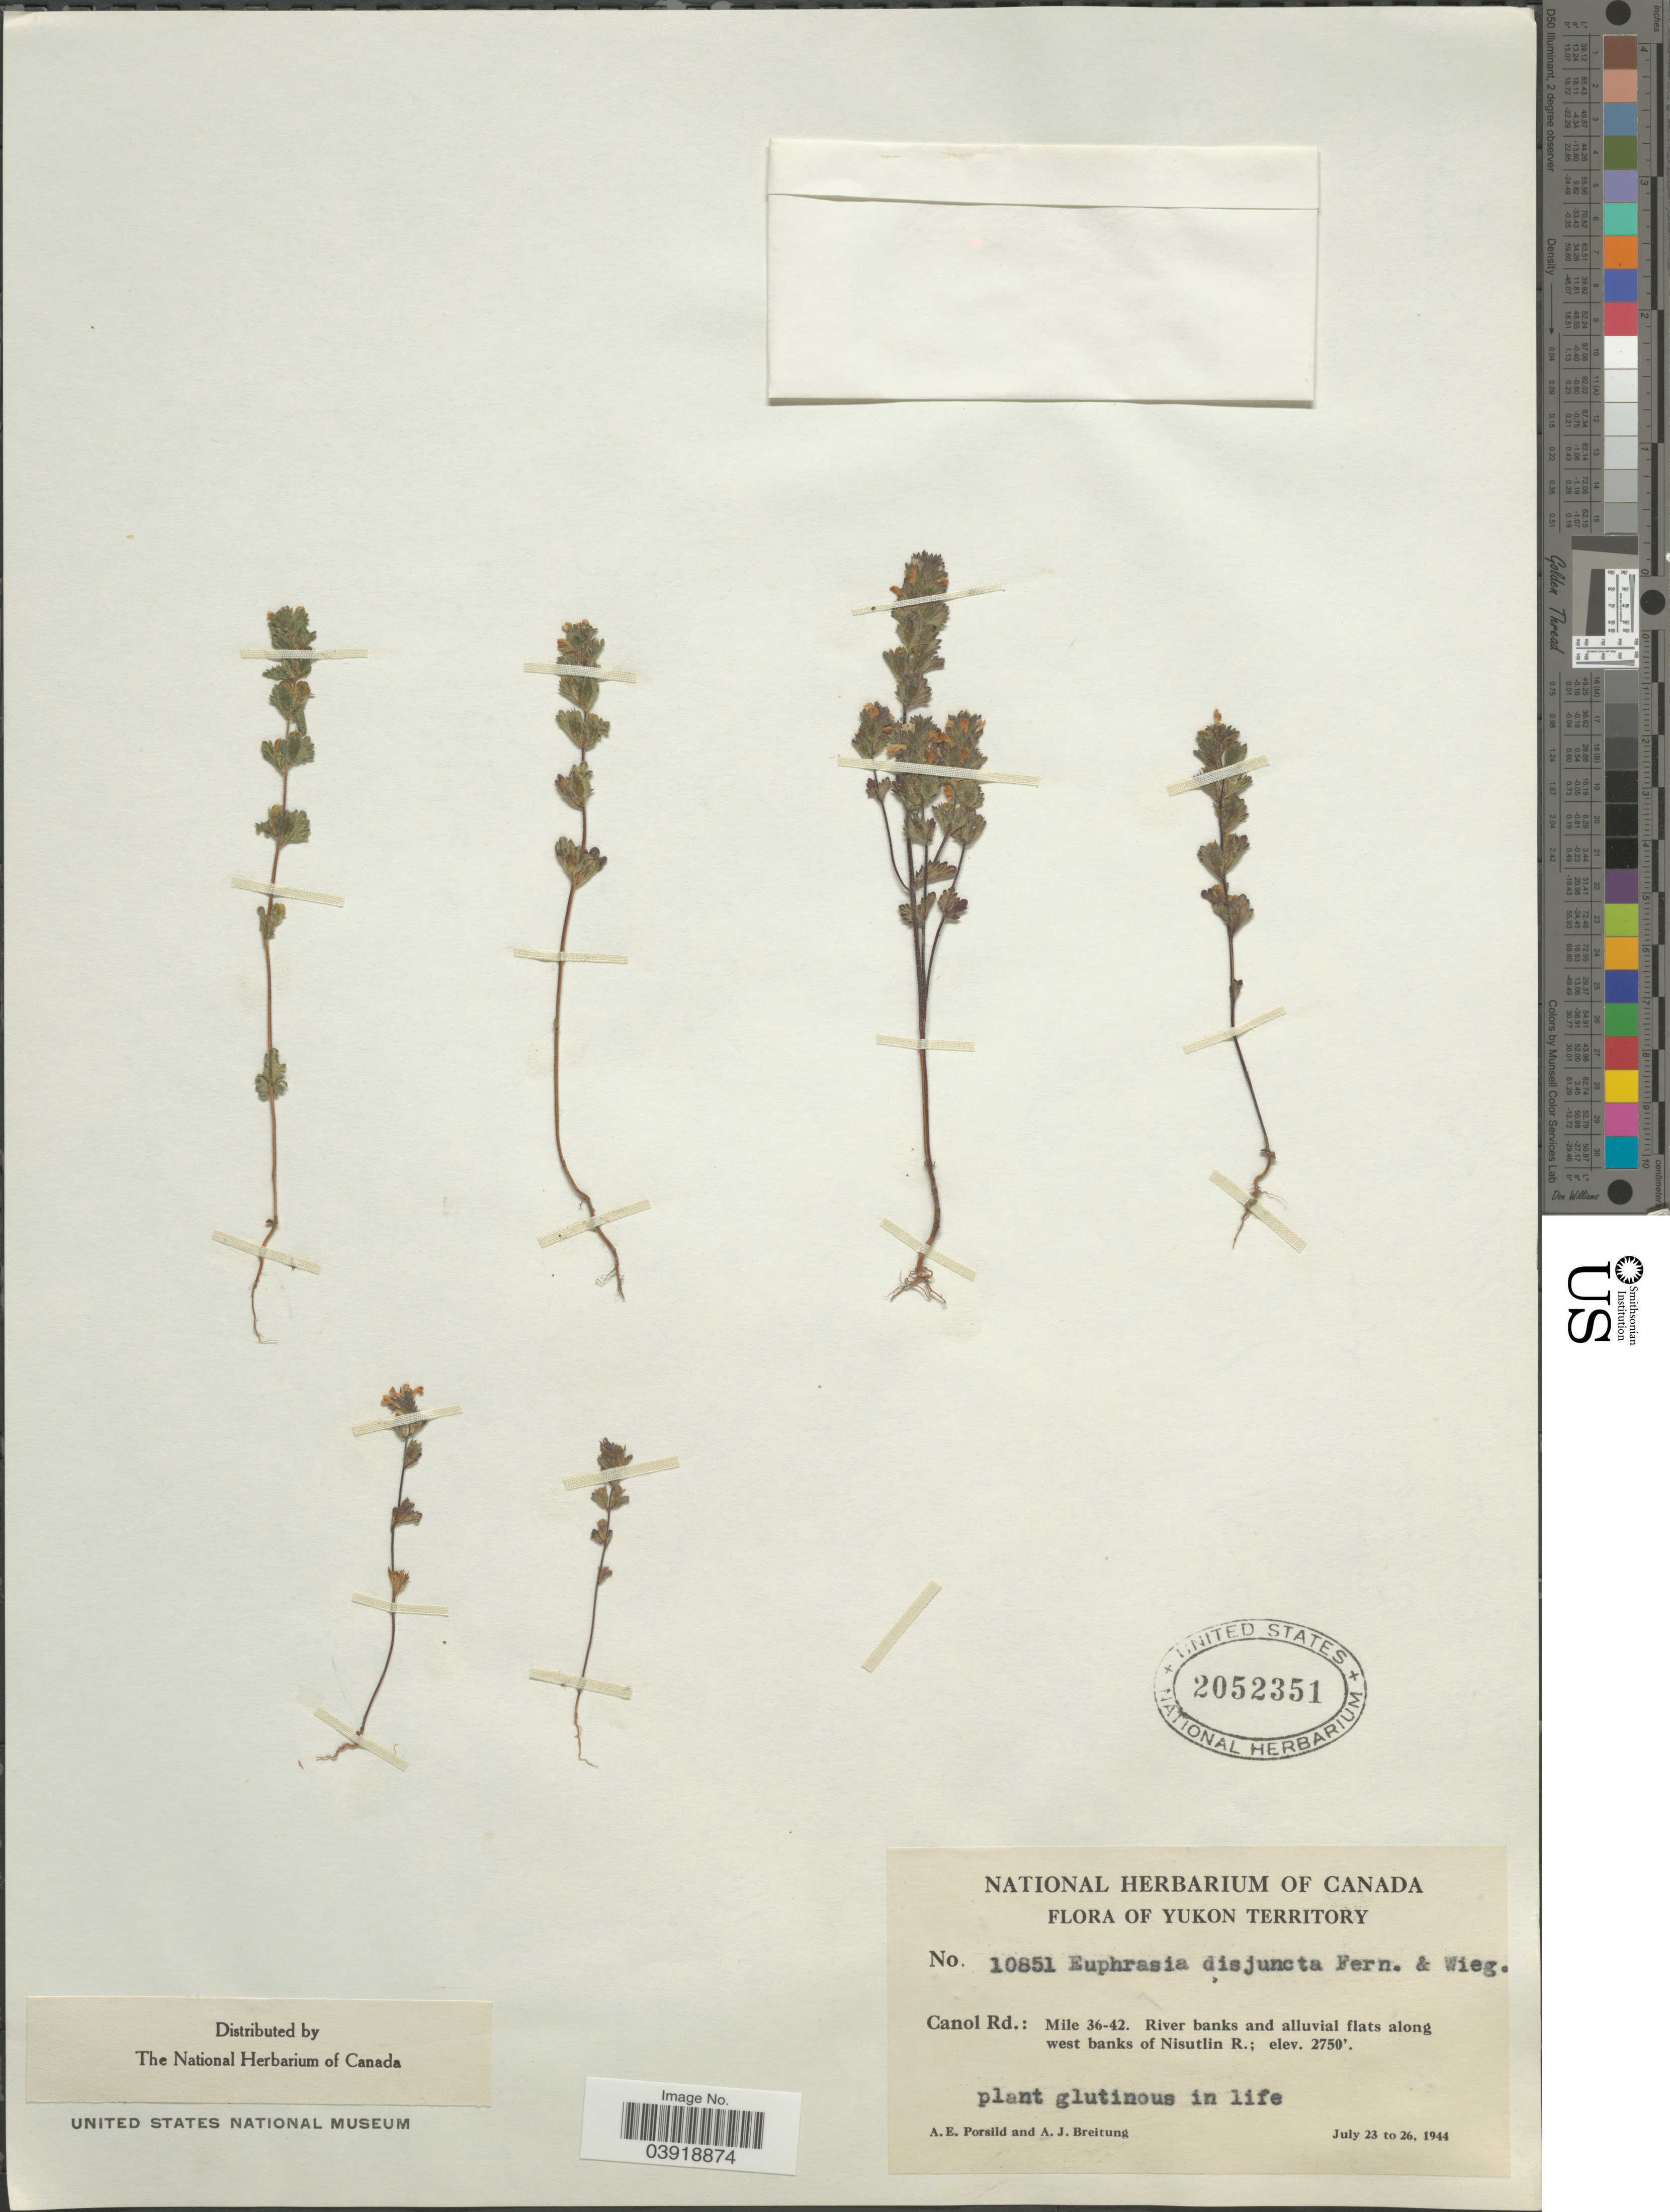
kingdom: Plantae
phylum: Tracheophyta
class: Magnoliopsida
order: Lamiales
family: Orobanchaceae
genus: Euphrasia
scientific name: Euphrasia disjuncta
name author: Fernald & Wiegand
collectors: A. E. Porsild & A. Breitung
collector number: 10851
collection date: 1944-07-23/1944-07-26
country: Canada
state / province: Yukon Territory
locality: Canol Rd.: Mile 36-42. Along west banks of Nisutlin R.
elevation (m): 838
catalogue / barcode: US 2052351